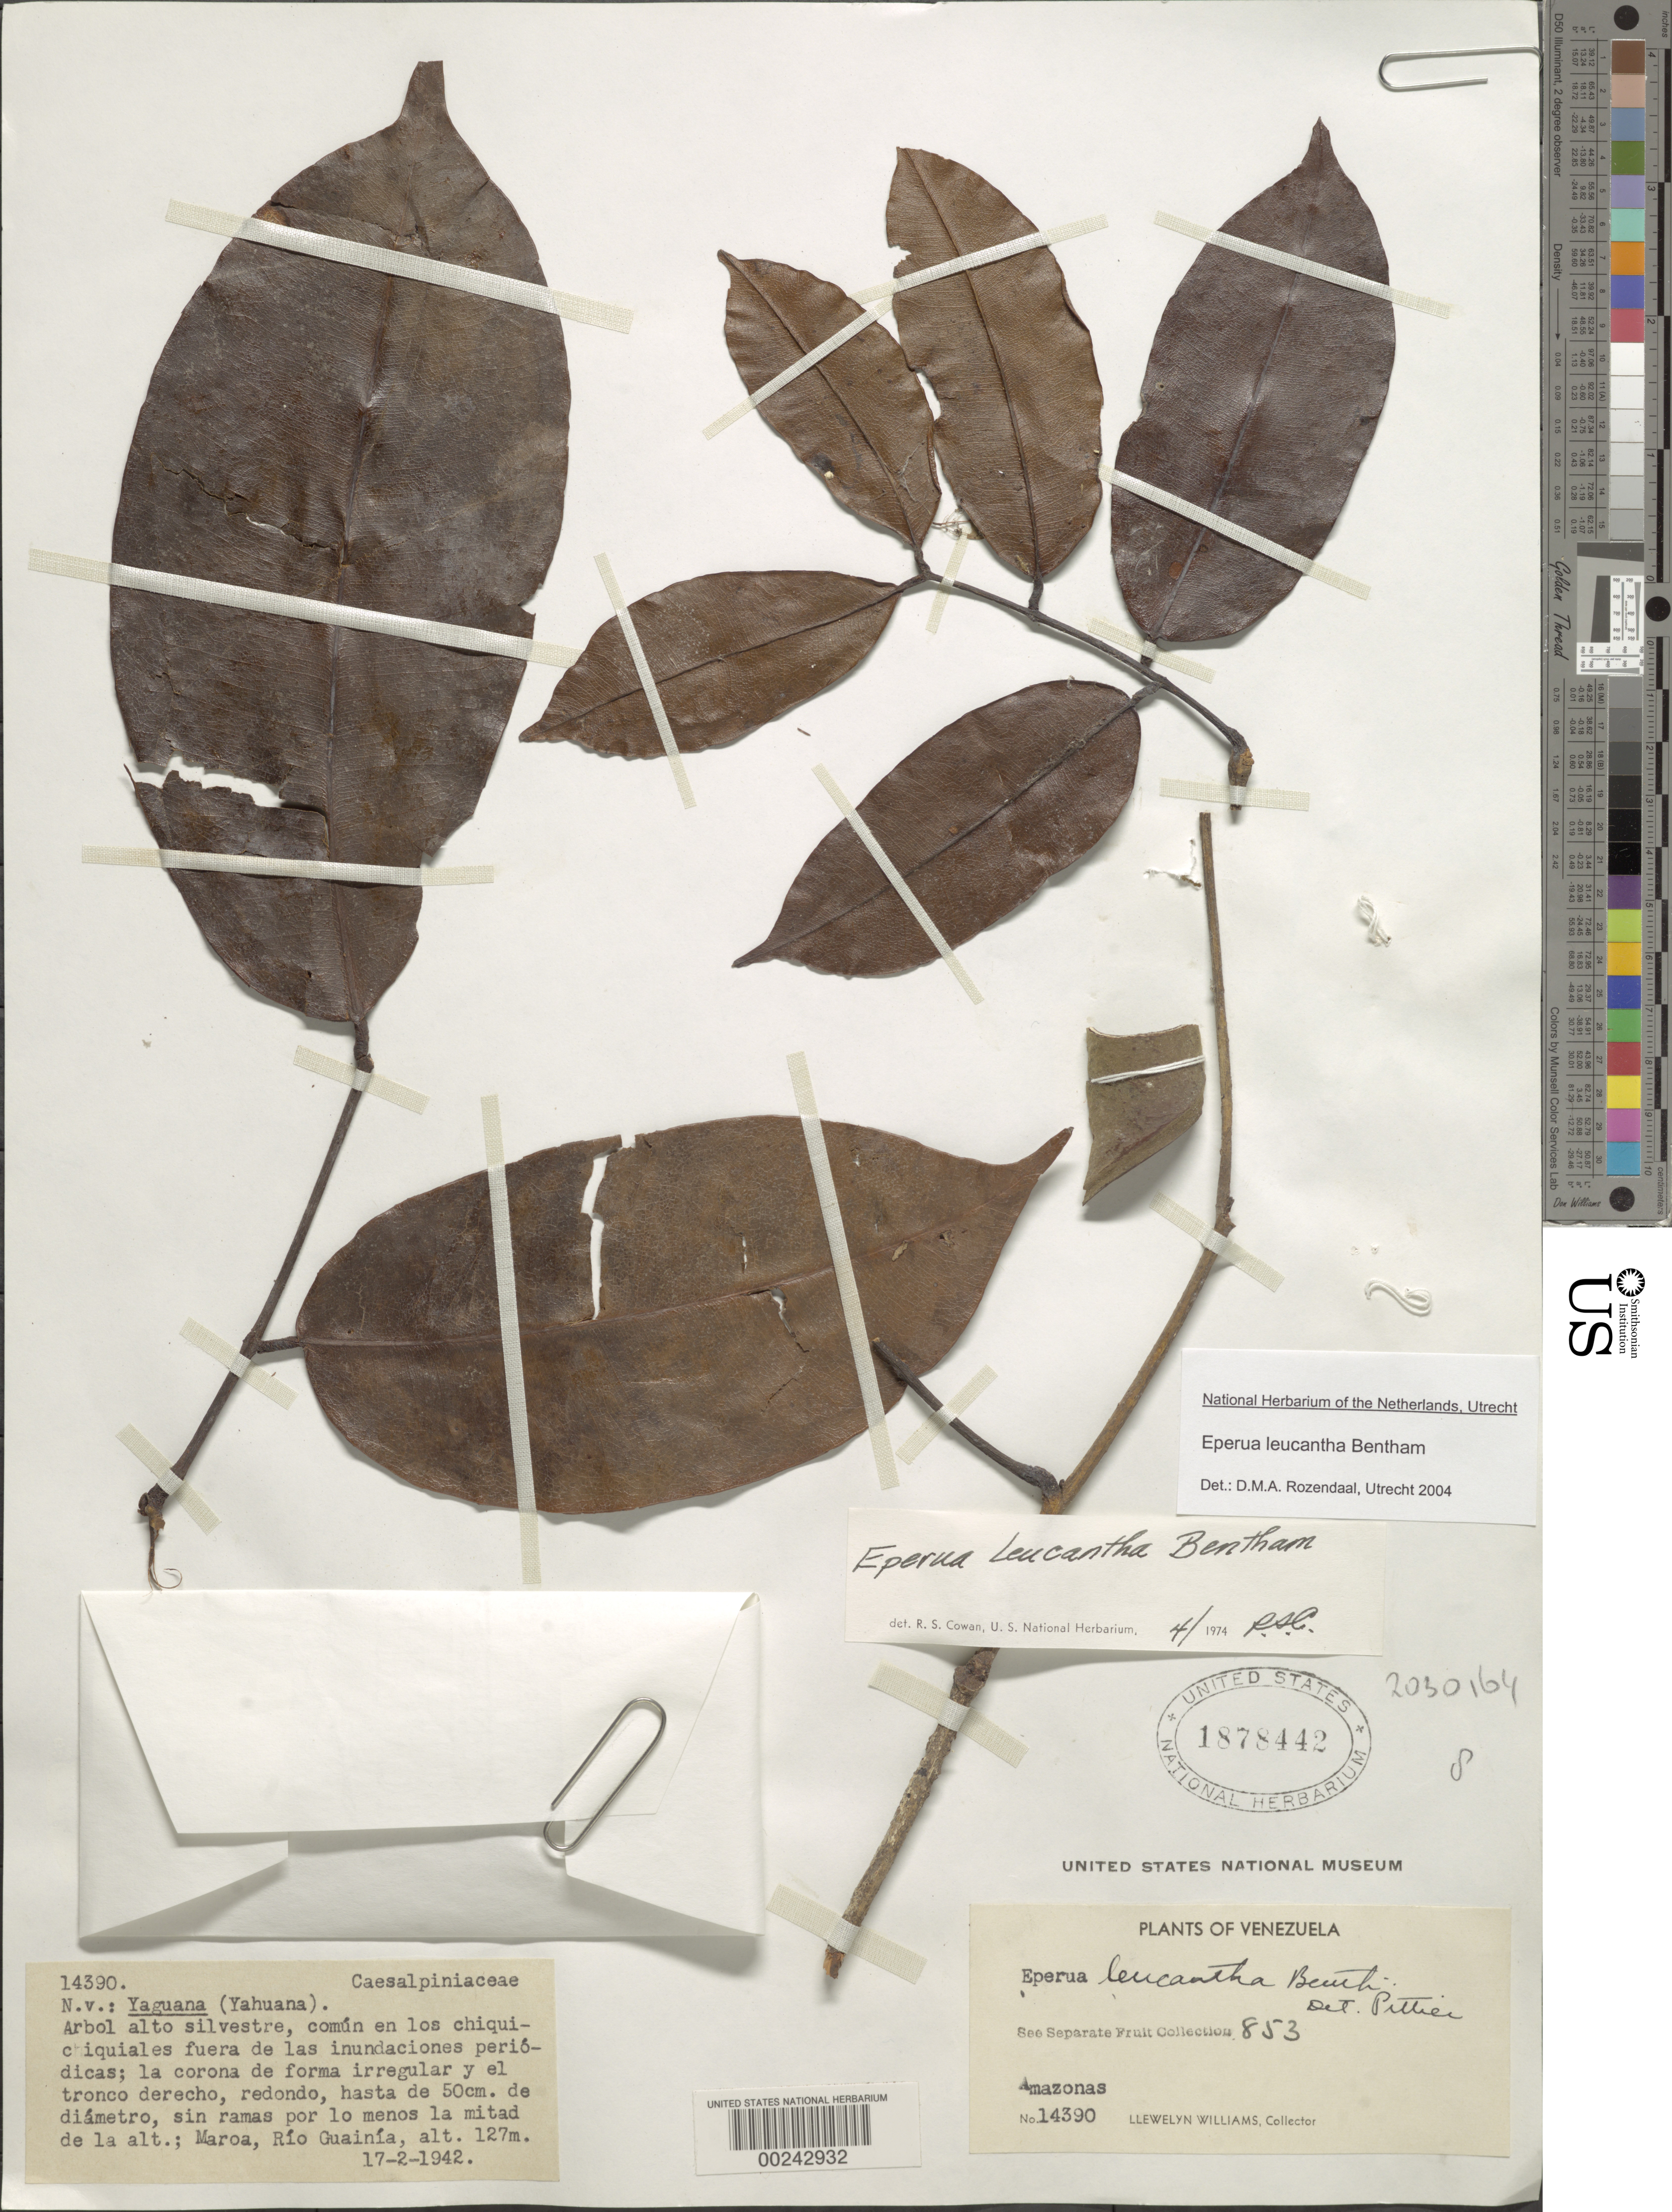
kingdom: Plantae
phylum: Tracheophyta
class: Magnoliopsida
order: Fabales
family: Fabaceae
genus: Eperua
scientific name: Eperua leucantha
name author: Benth.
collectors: Ll. Williams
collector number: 14390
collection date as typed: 17 Feb 1942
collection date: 1942-02-17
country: Venezuela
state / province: Amazonas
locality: Maroa, rio guainia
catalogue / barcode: US 1878442